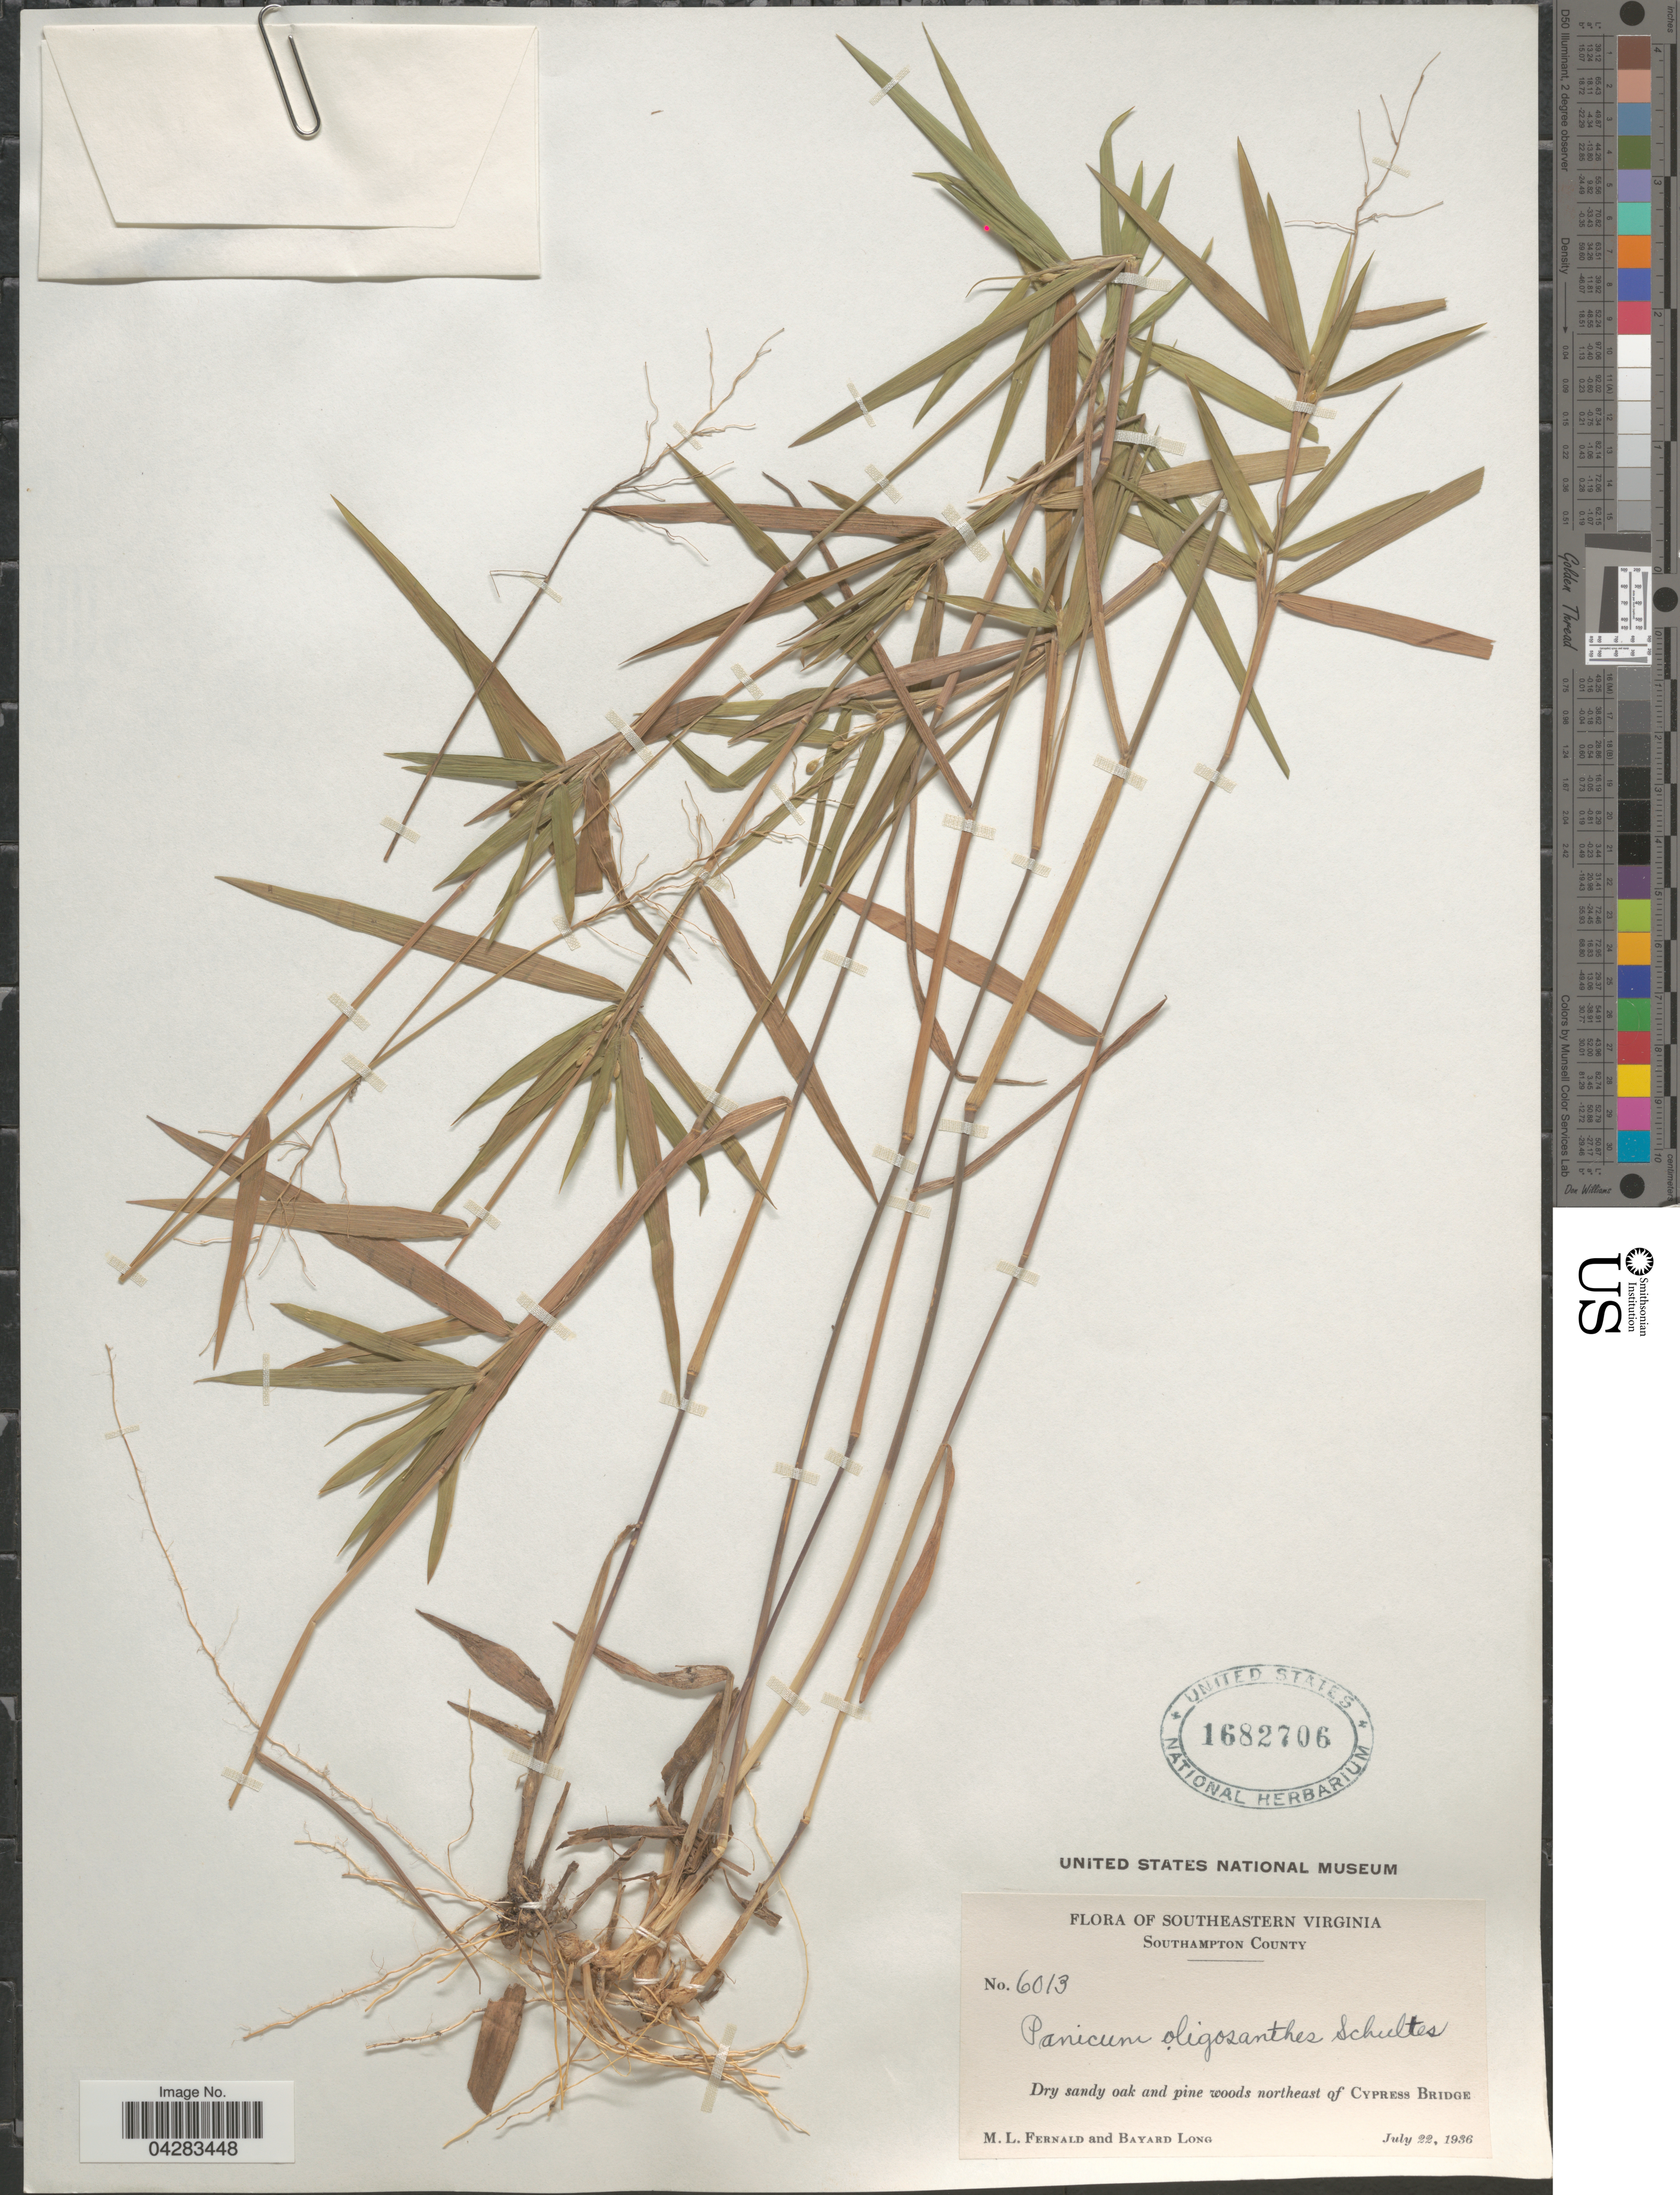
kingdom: Plantae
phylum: Tracheophyta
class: Liliopsida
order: Poales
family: Poaceae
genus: Dichanthelium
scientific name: Dichanthelium oligosanthes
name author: (Schult.) Gould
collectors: M. L. Fernald & B. Long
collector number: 6013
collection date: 1936-07-22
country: United States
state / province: Virginia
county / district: Southampton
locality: Southeastern Virginia. Southampton County. Northeast of Cypress Bridge.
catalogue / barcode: US 1682706